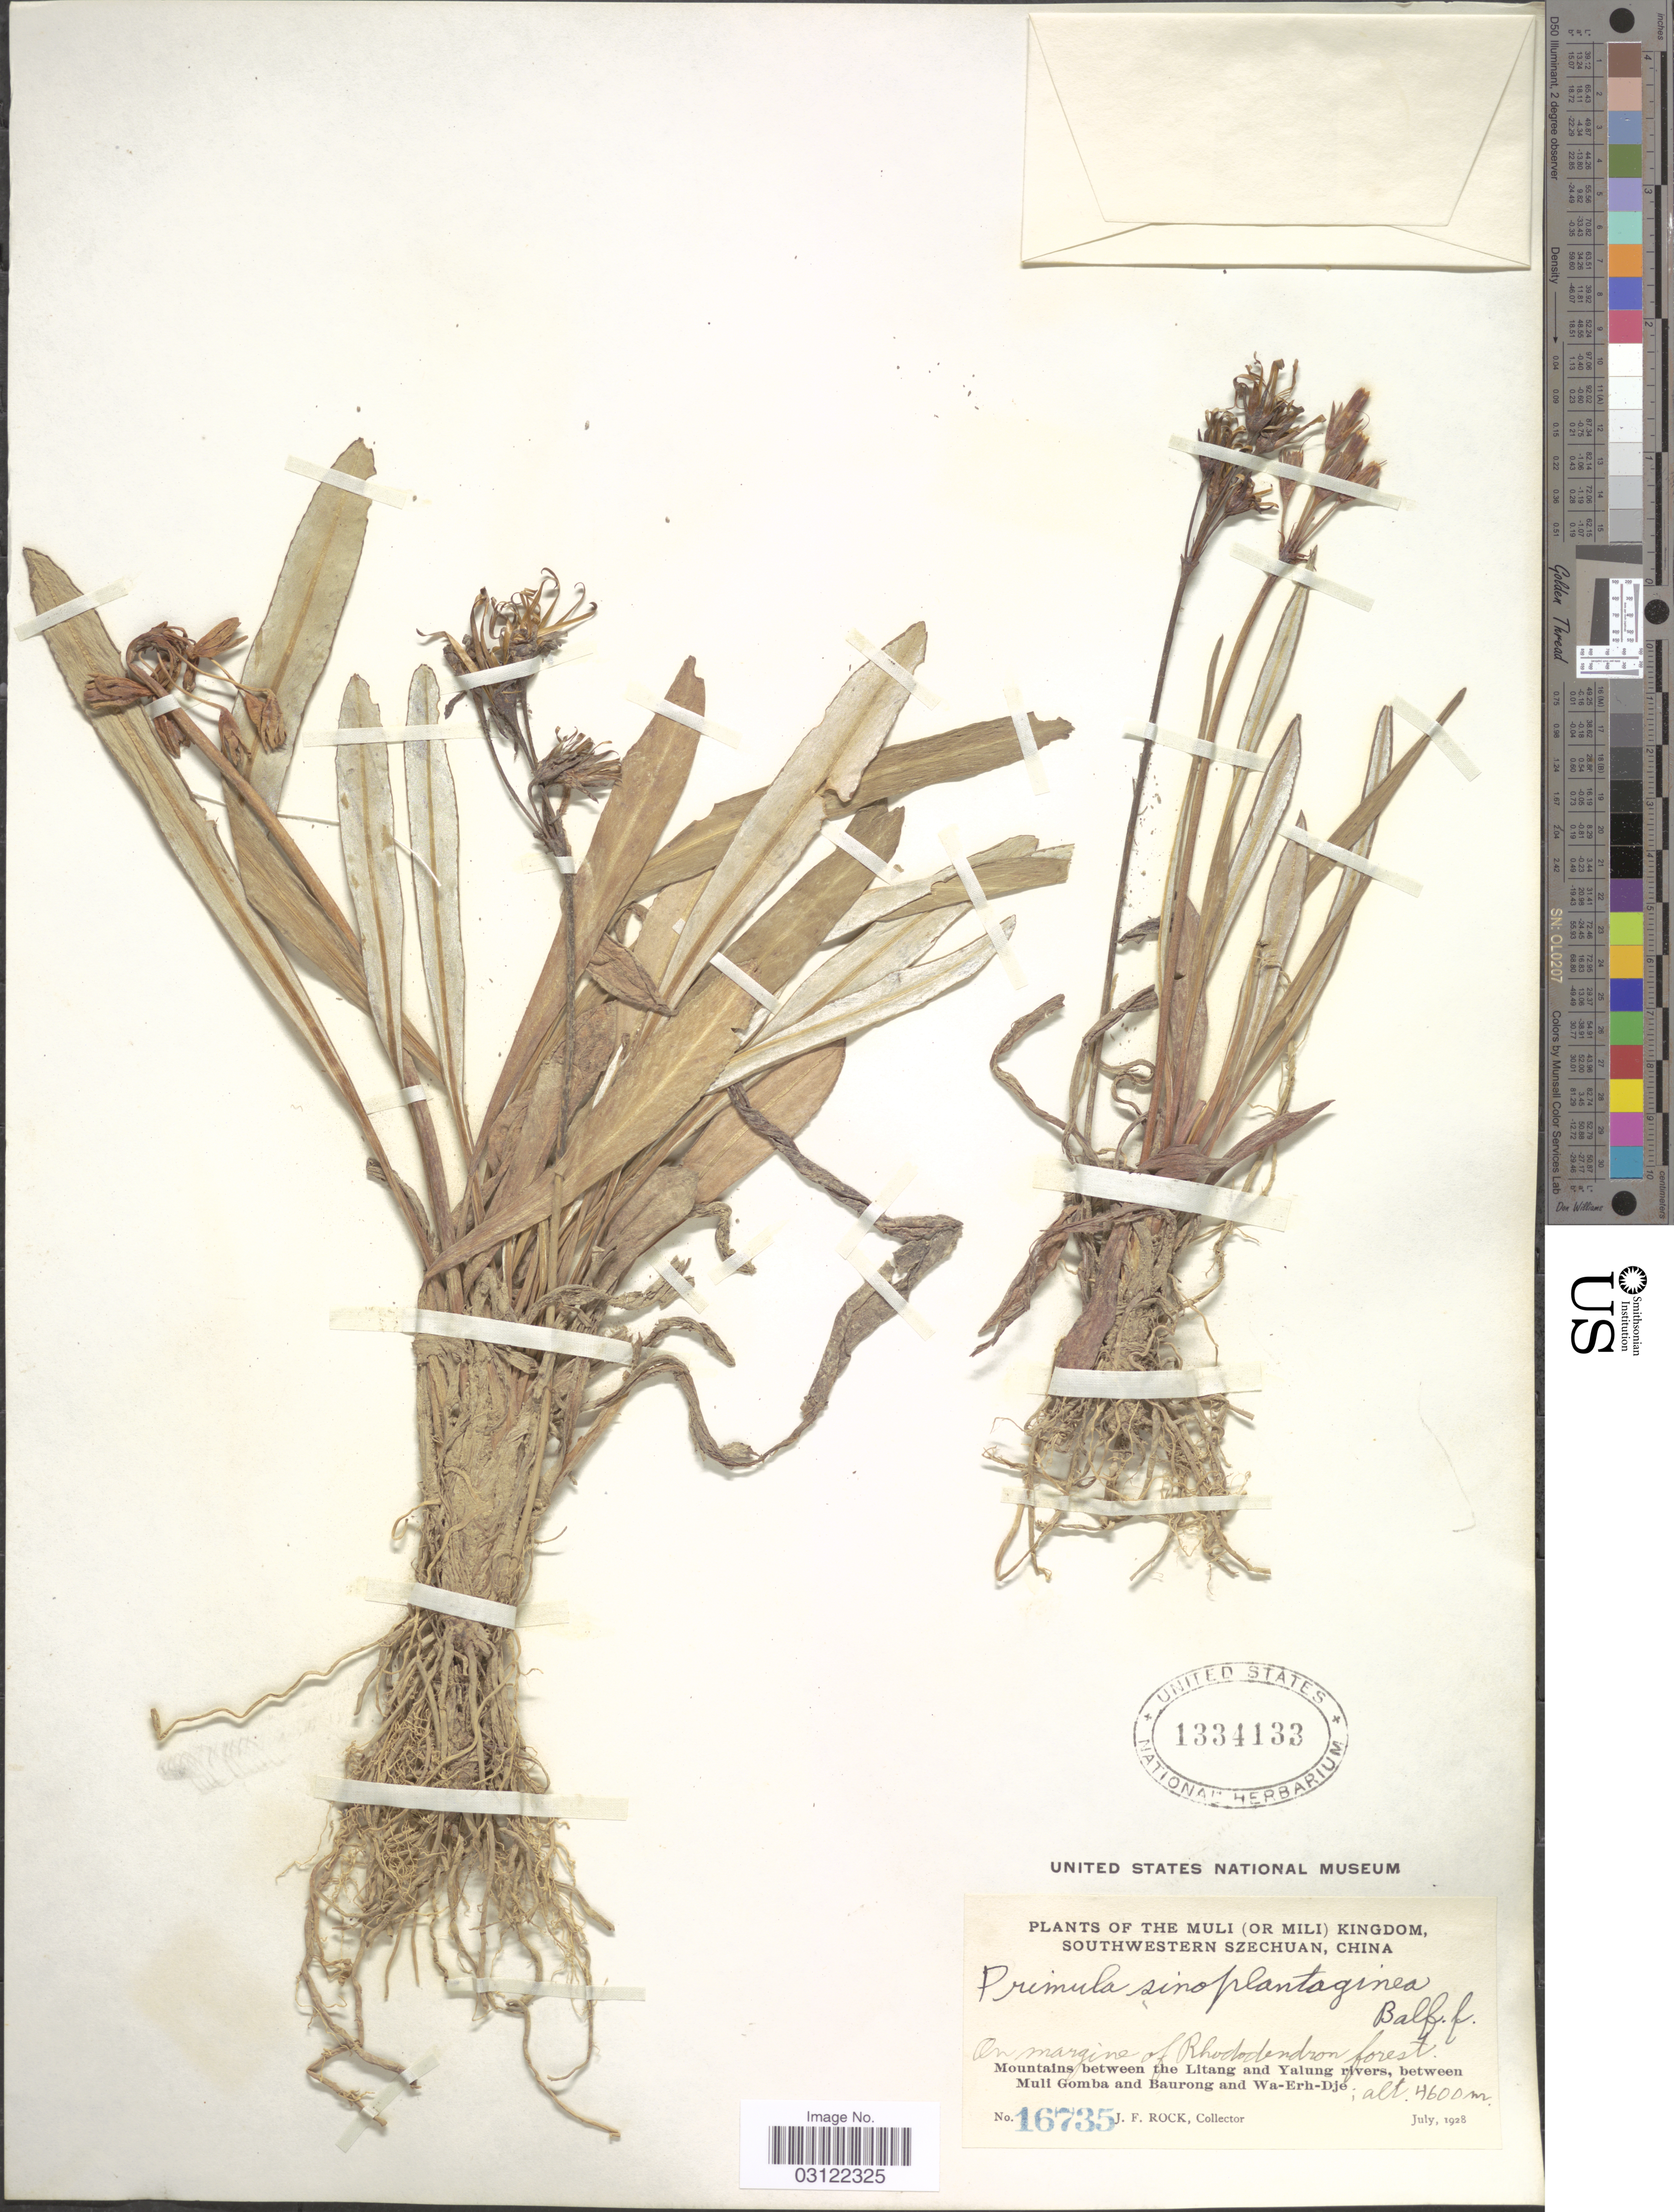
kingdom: Plantae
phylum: Tracheophyta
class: Magnoliopsida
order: Ericales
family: Primulaceae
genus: Primula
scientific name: Primula sinoplantaginea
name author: Balf. f.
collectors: J. Rock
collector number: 16735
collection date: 1928-07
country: China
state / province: Sichuan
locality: The Muli (or Mili) Kingdom, Southwestern Szechuan. Mountains between the Litang and Yalung rivers, between Muli Gomba and Baurong and Wa-Erh-Dje.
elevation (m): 4600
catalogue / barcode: US 1334133